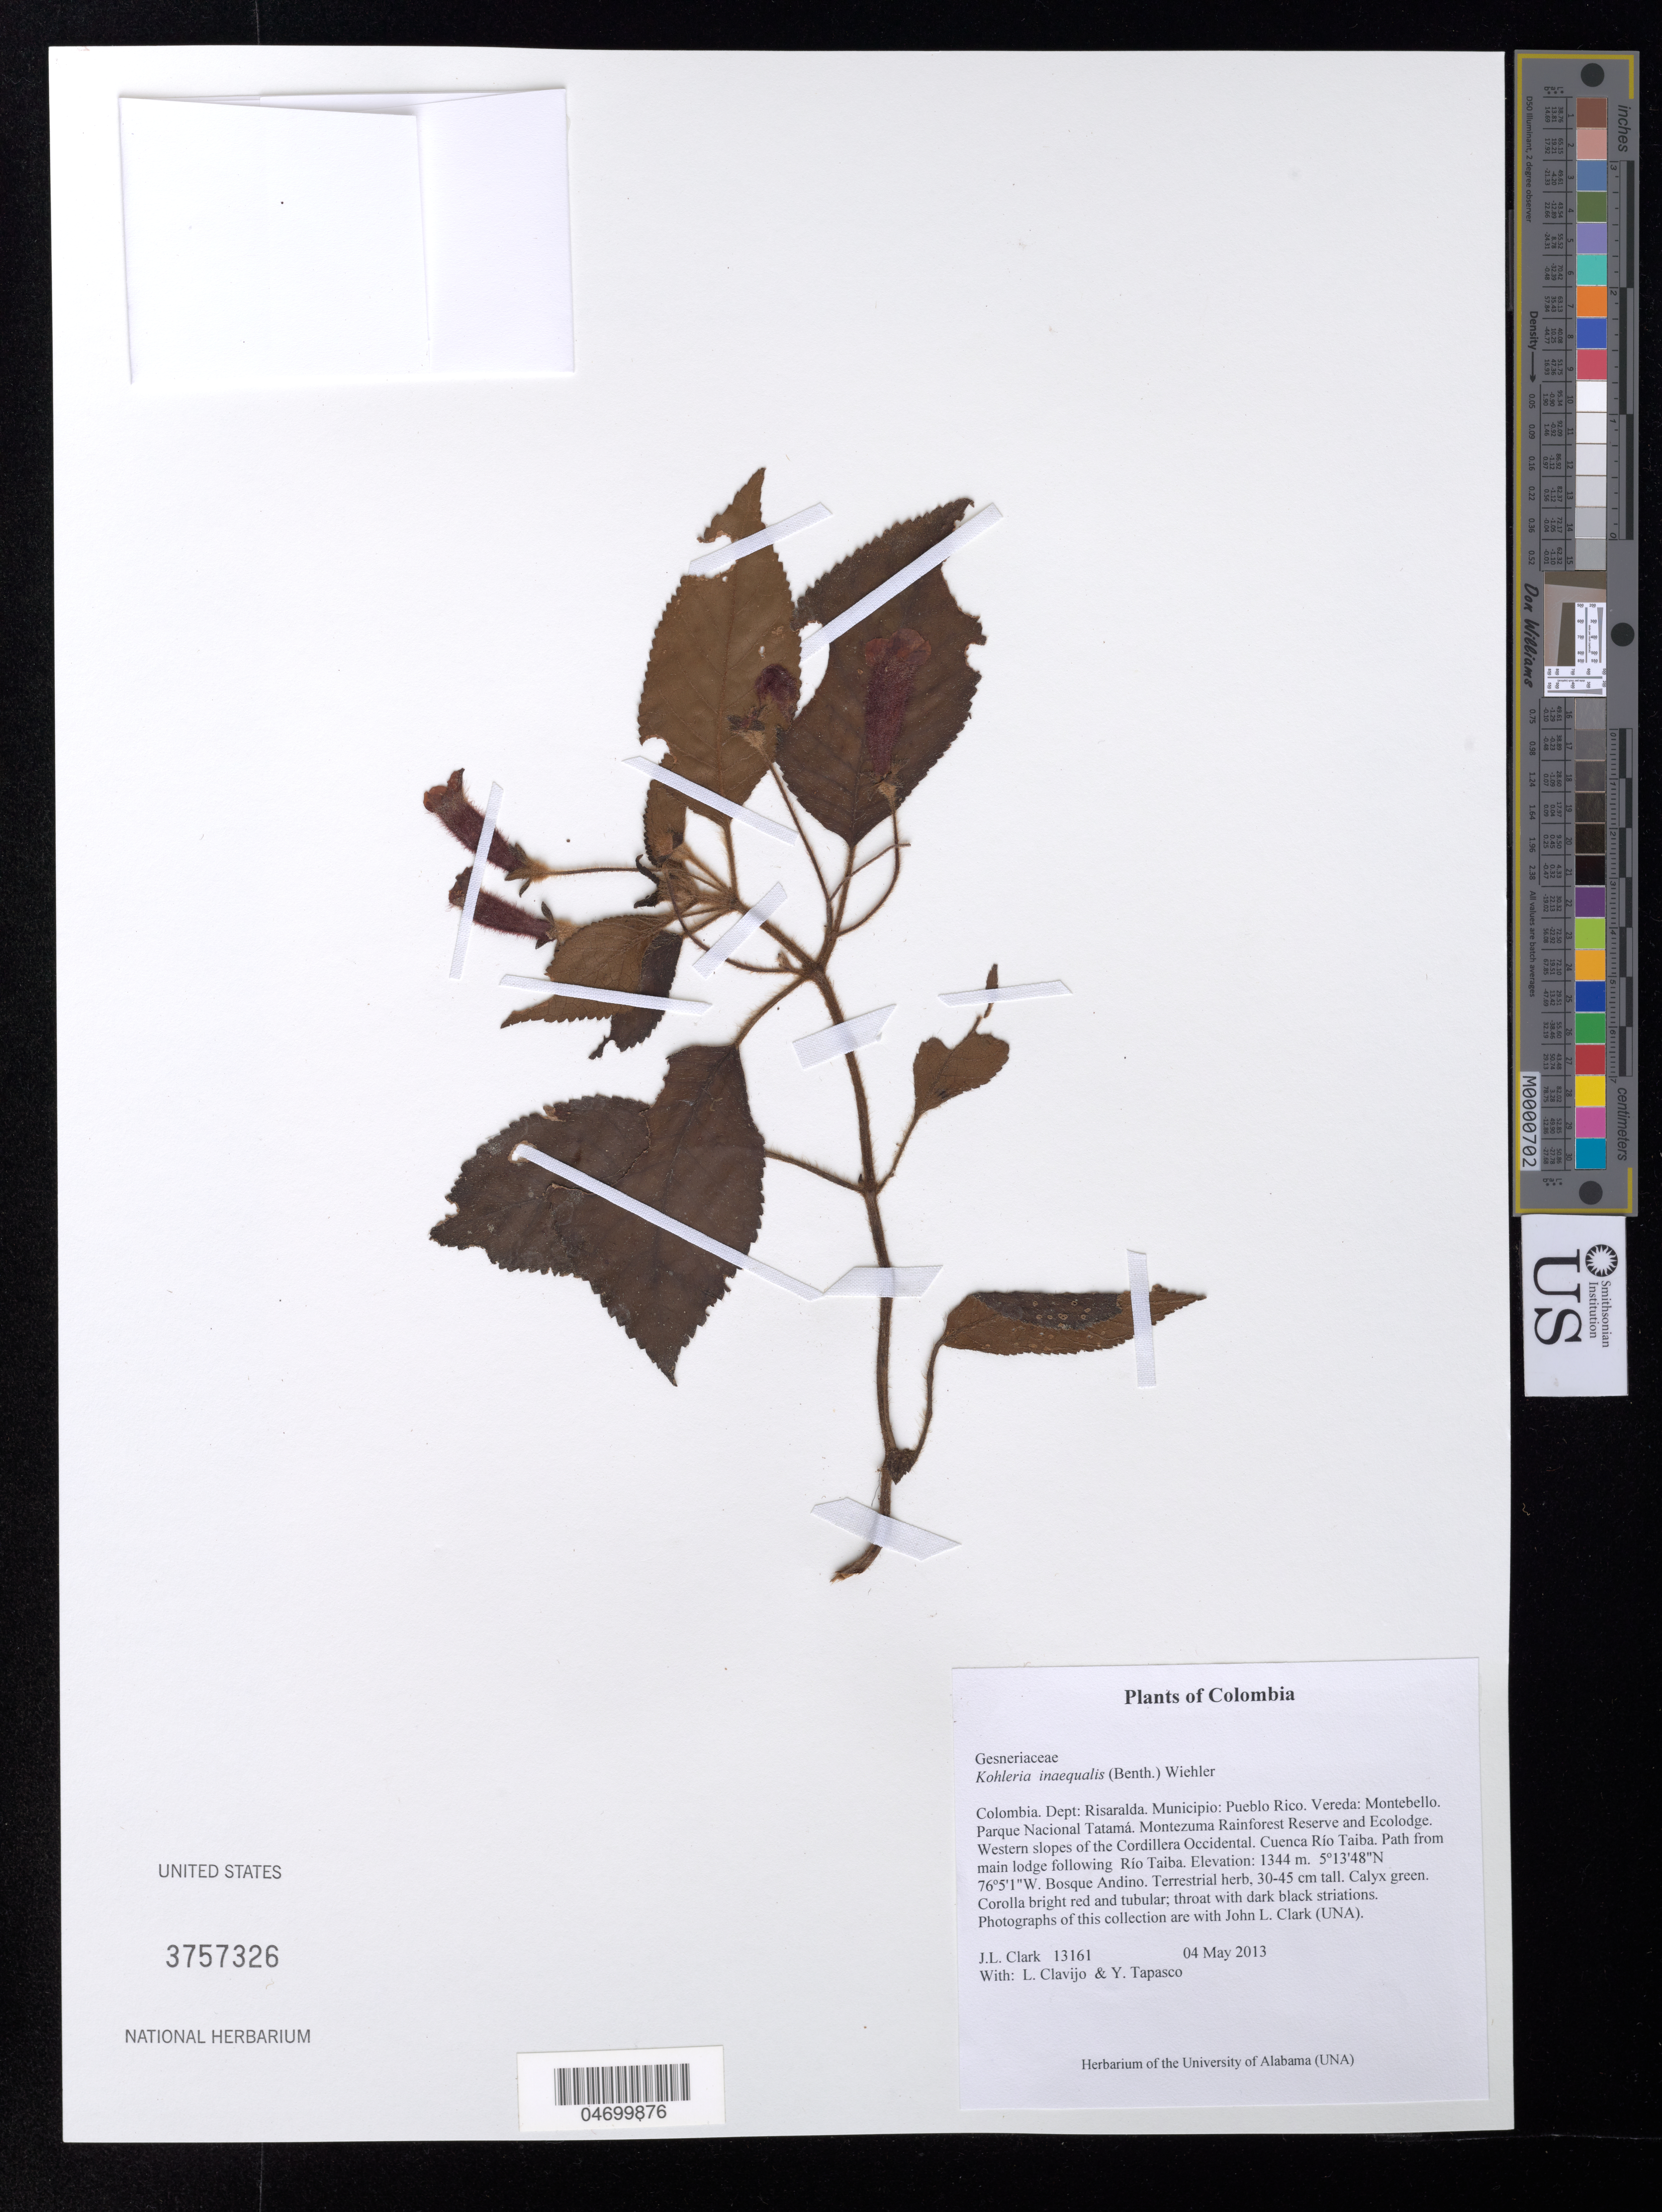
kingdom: Plantae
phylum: Tracheophyta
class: Magnoliopsida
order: Lamiales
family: Gesneriaceae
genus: Kohleria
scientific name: Kohleria inaequalis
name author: (Benth.) Wiehler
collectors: J. L. Clark, L. Clavijo & K. Holsten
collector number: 13161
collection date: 2013-05-04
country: Colombia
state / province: Risaralda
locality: Dept: Risaralda. Municipio: Pueblo Rico. Vereda: Montebello. Parque Nacional Tatamá. Montezuma Rainforest Reserve and Ecolodge. Western slopes of the Cordillera Occidental. Cuenca Río Taiba. Path from main lodge following Río Taiba.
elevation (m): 1344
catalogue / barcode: US 3757326